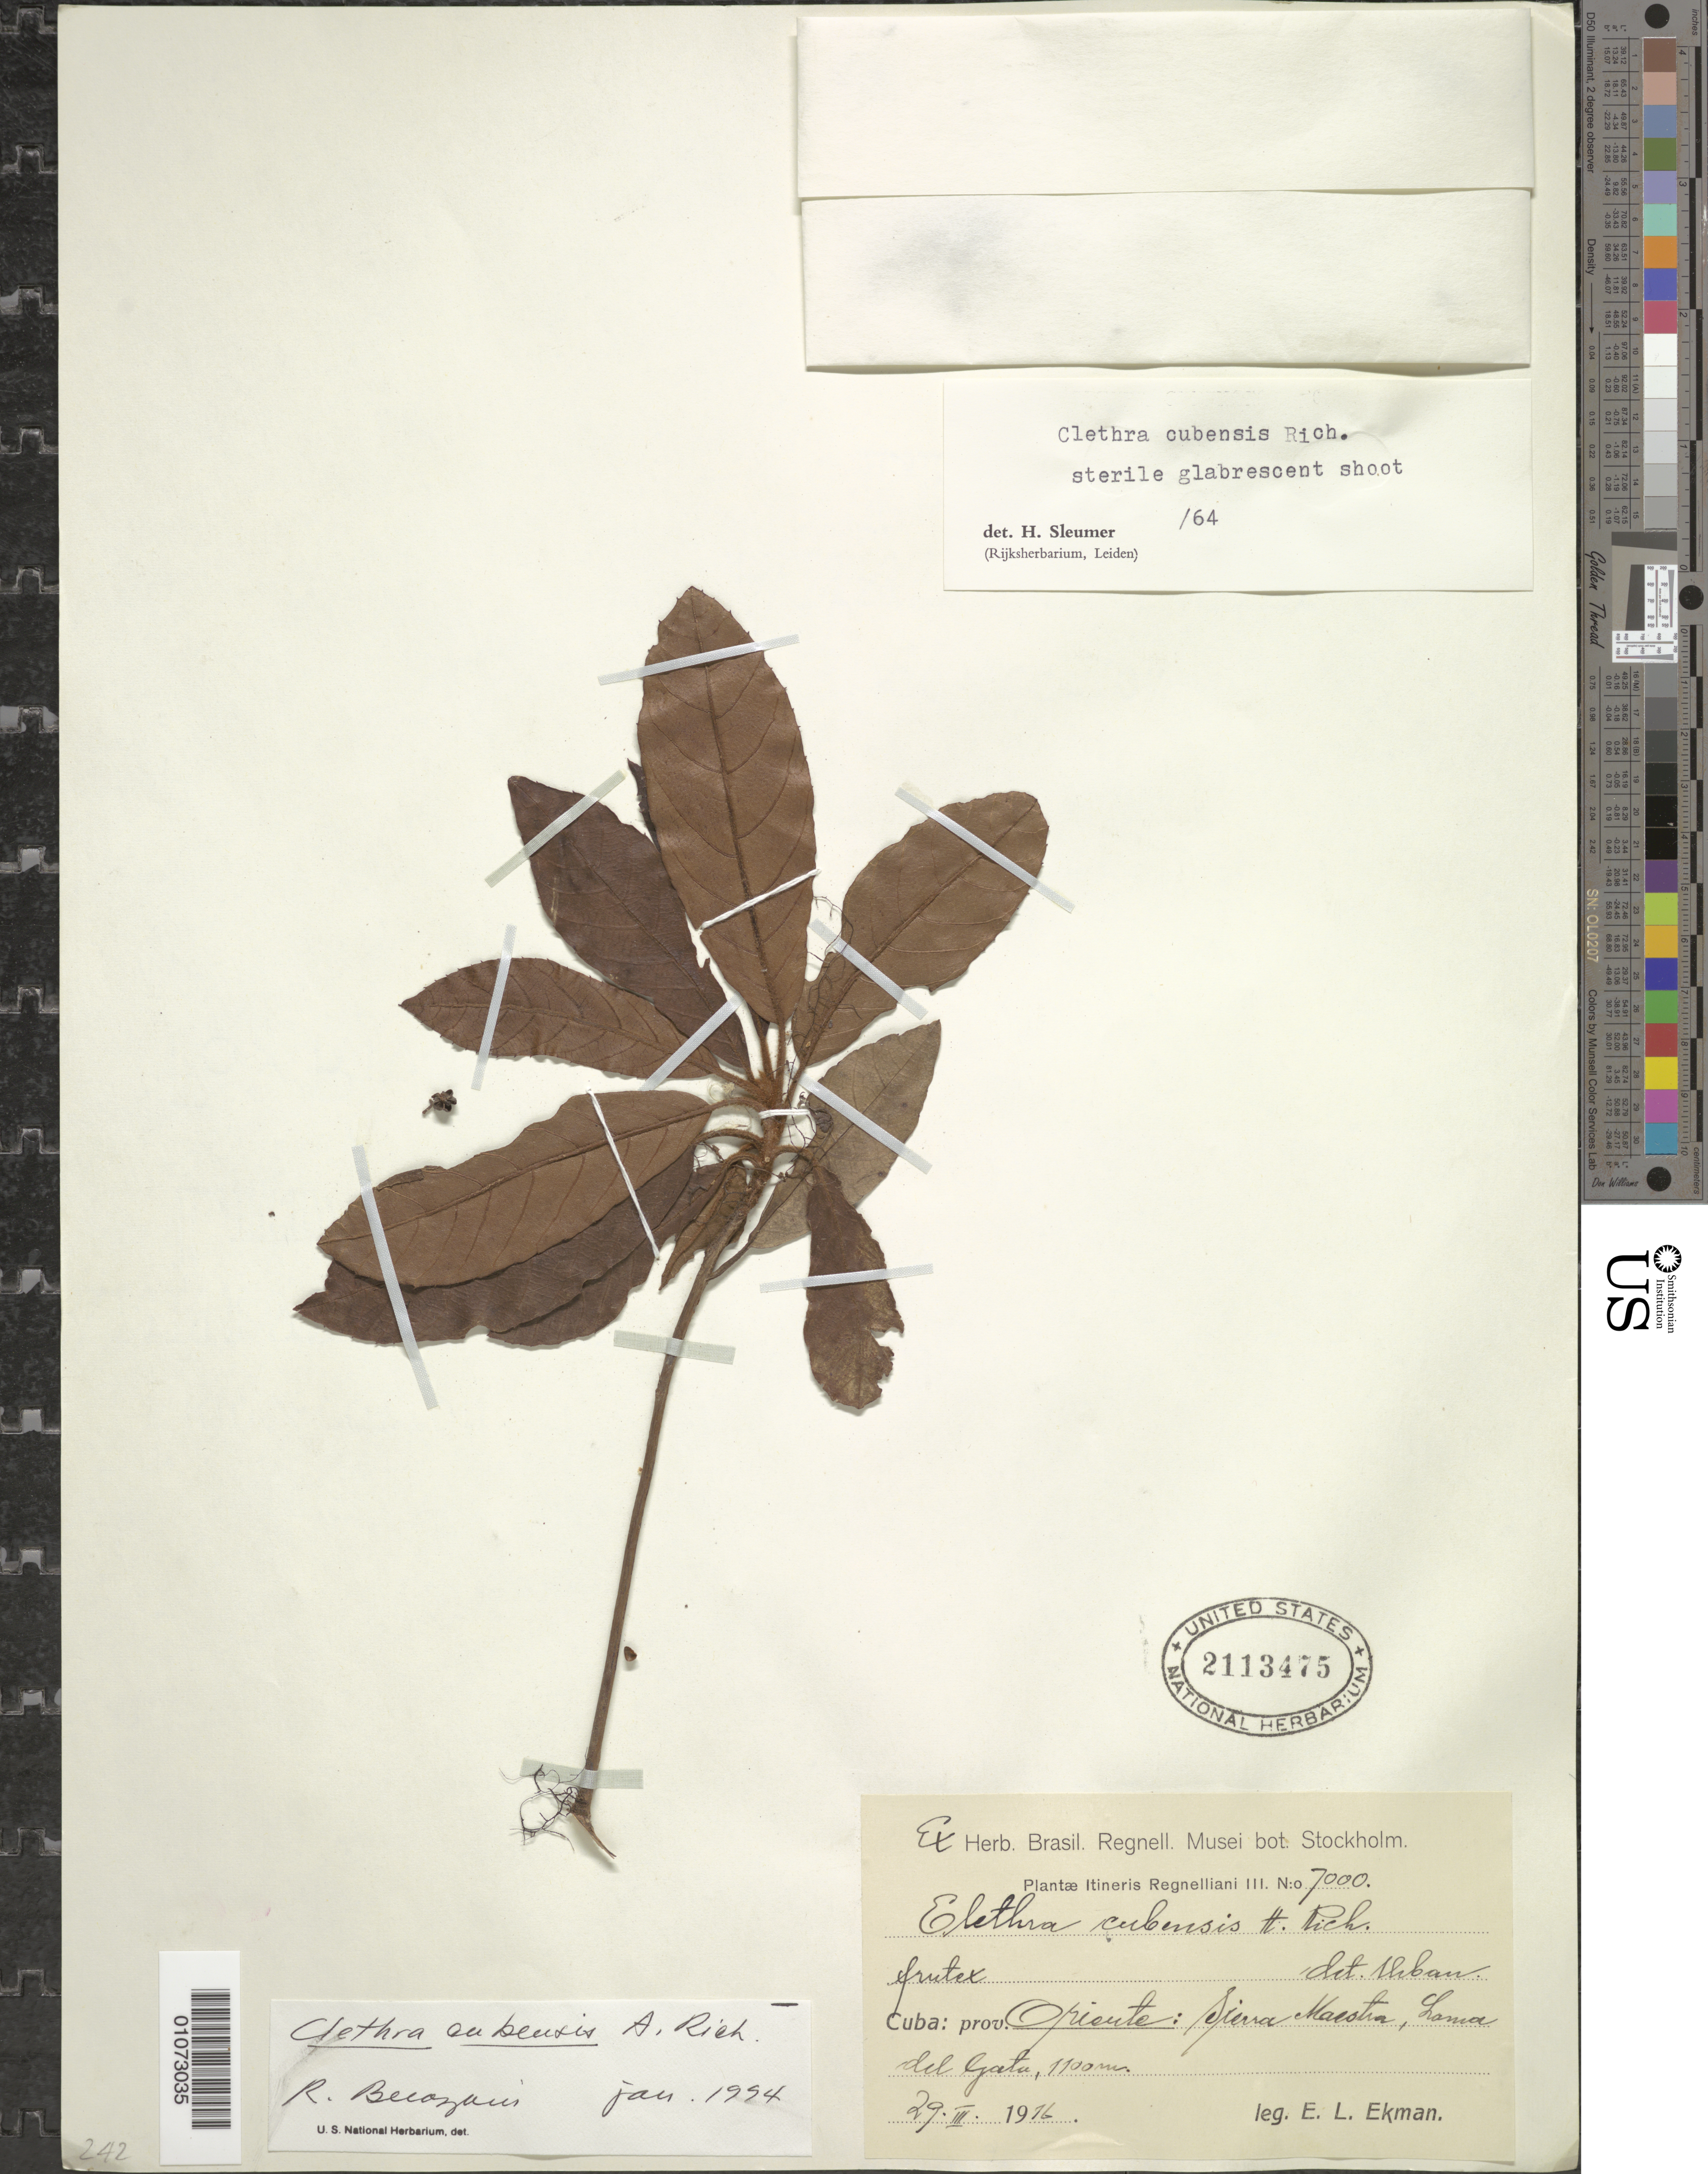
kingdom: Plantae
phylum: Tracheophyta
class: Magnoliopsida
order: Ericales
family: Clethraceae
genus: Clethra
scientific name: Clethra cubensis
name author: A. Rich.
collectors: E. L. Ekman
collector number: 7000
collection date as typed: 29 Mar 1916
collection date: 1916-03-29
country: Cuba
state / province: Oriente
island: Cuba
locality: Sierra Maestra, Lama del Gato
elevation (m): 1100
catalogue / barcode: US 2113475